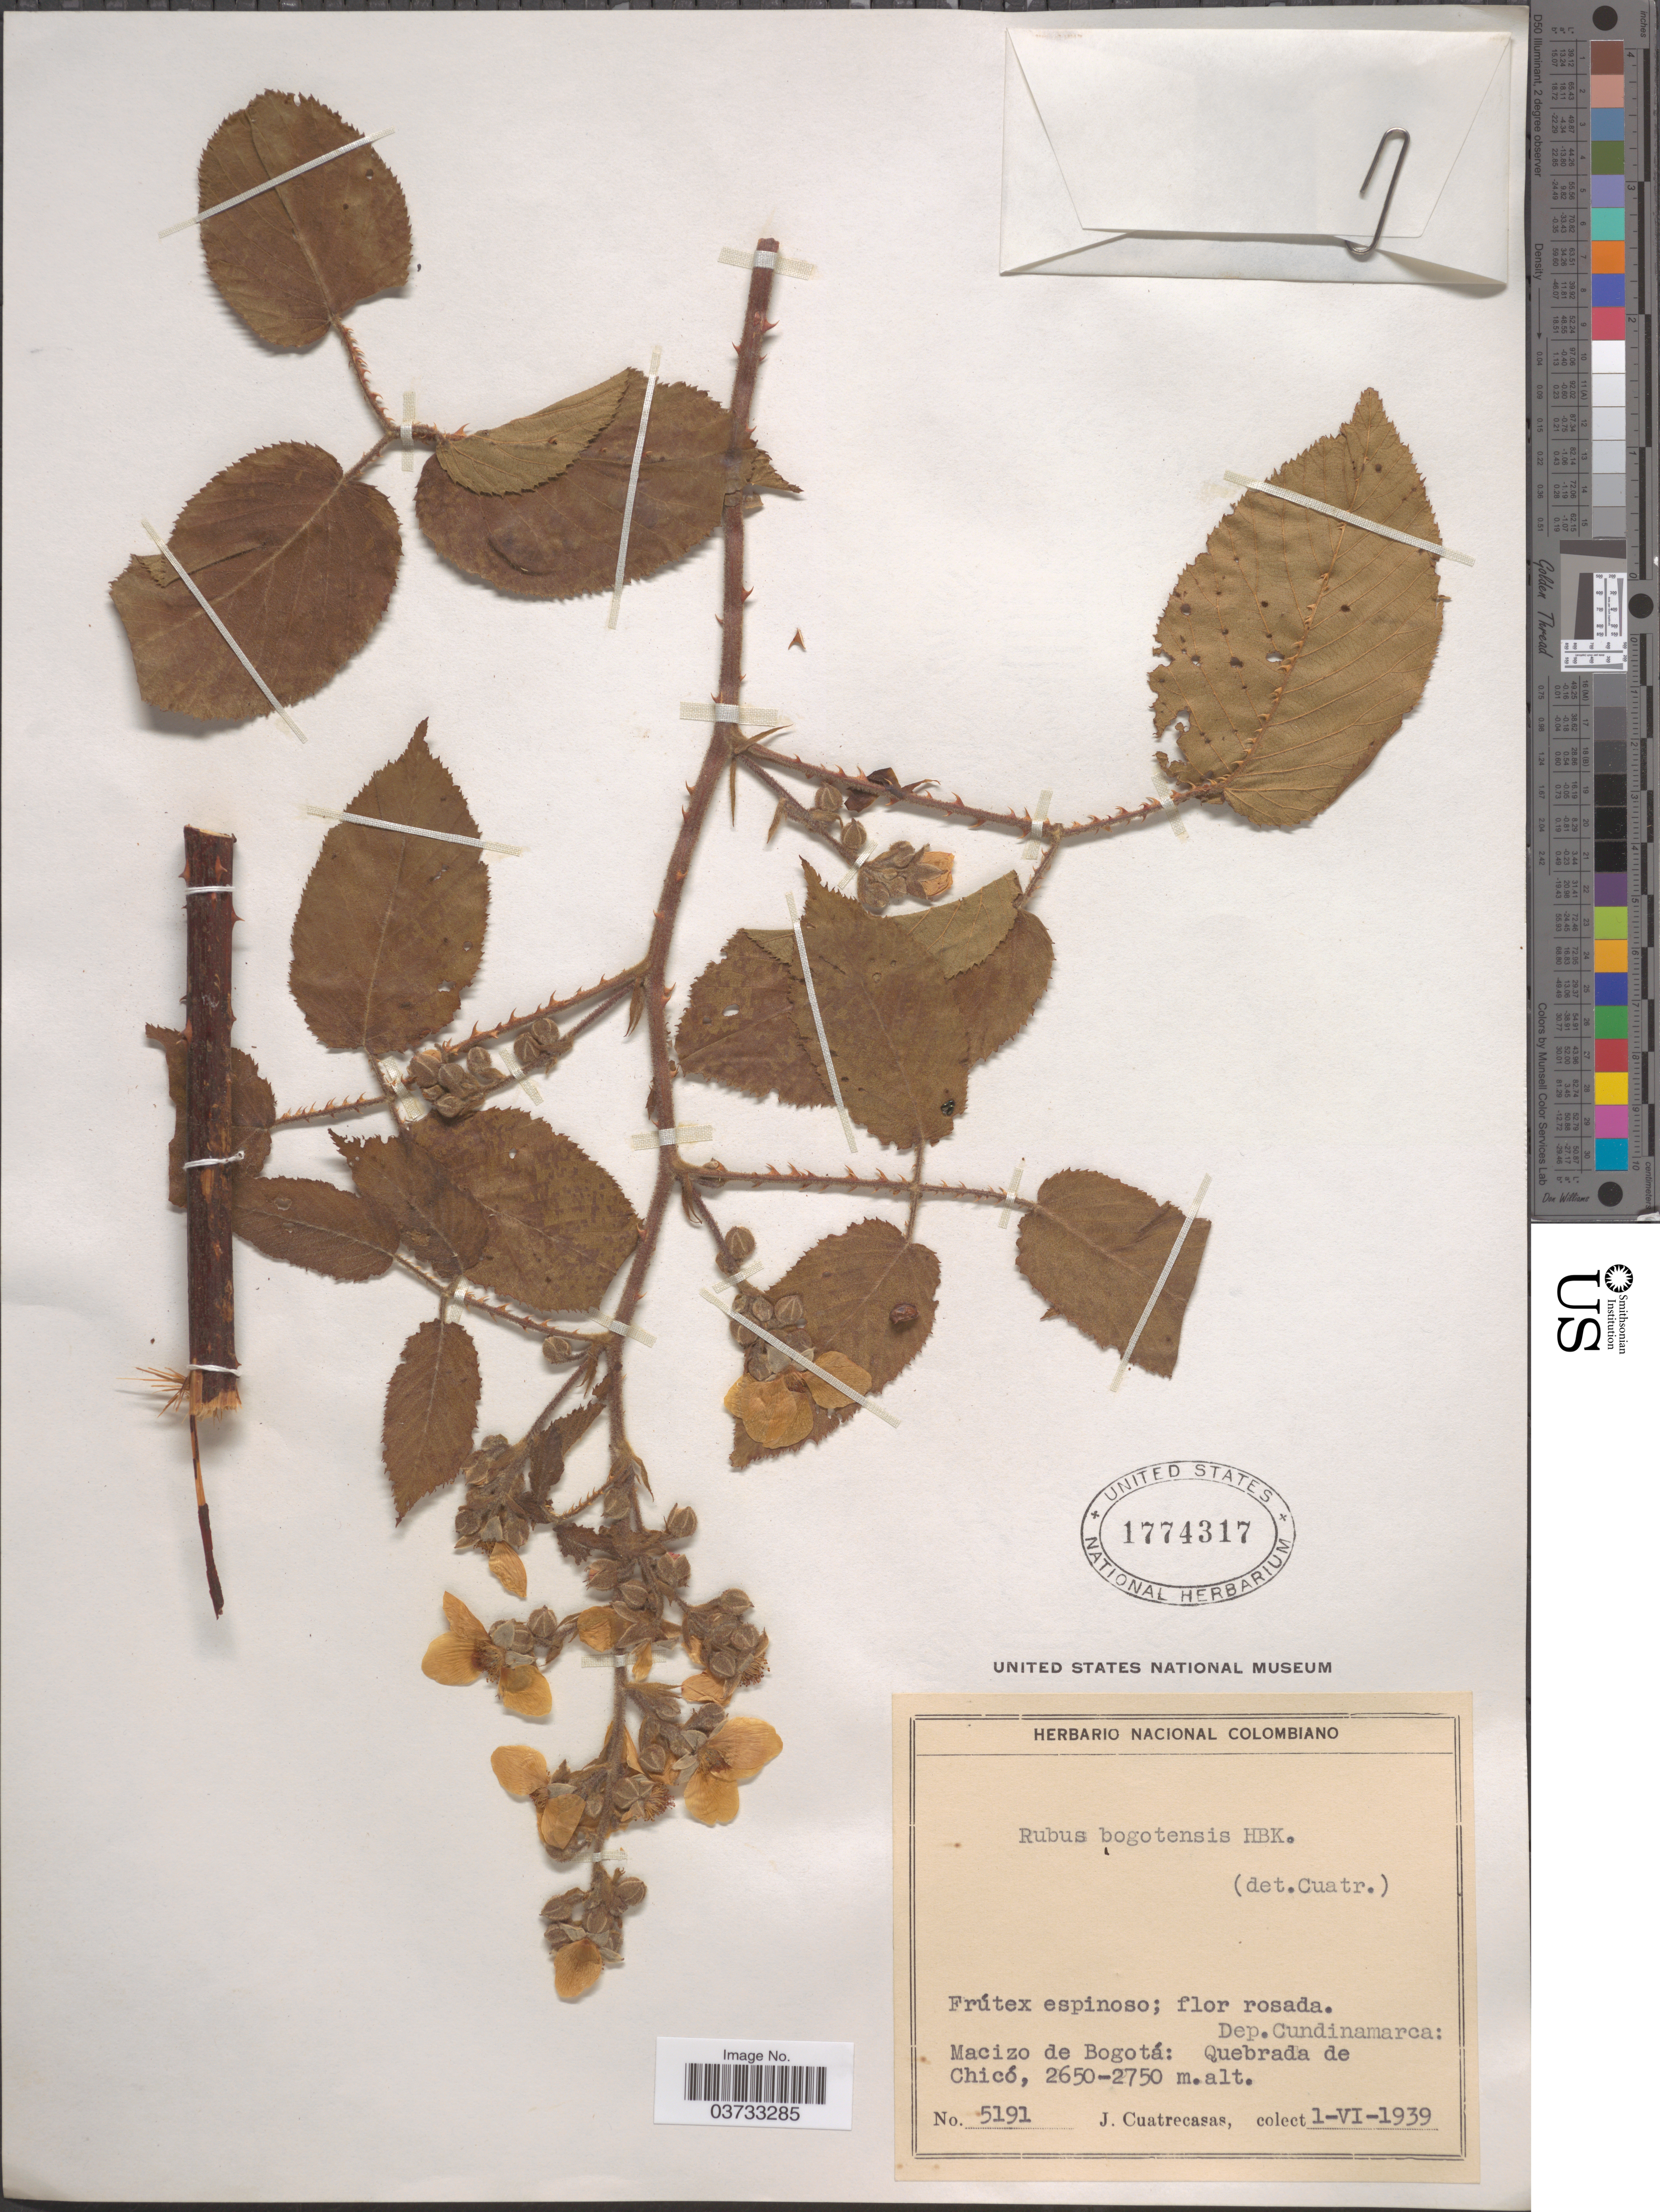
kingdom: Plantae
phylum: Tracheophyta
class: Magnoliopsida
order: Rosales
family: Rosaceae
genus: Rubus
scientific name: Rubus bogotensis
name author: Kunth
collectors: J. Cuatrecasas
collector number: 5191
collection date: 1939-06-01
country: Colombia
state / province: Cundinamarca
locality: Dep.Cundinamarca: Macizo de Bogotá: Quebrada de Chicó.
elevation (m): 2650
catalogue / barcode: US 1774317